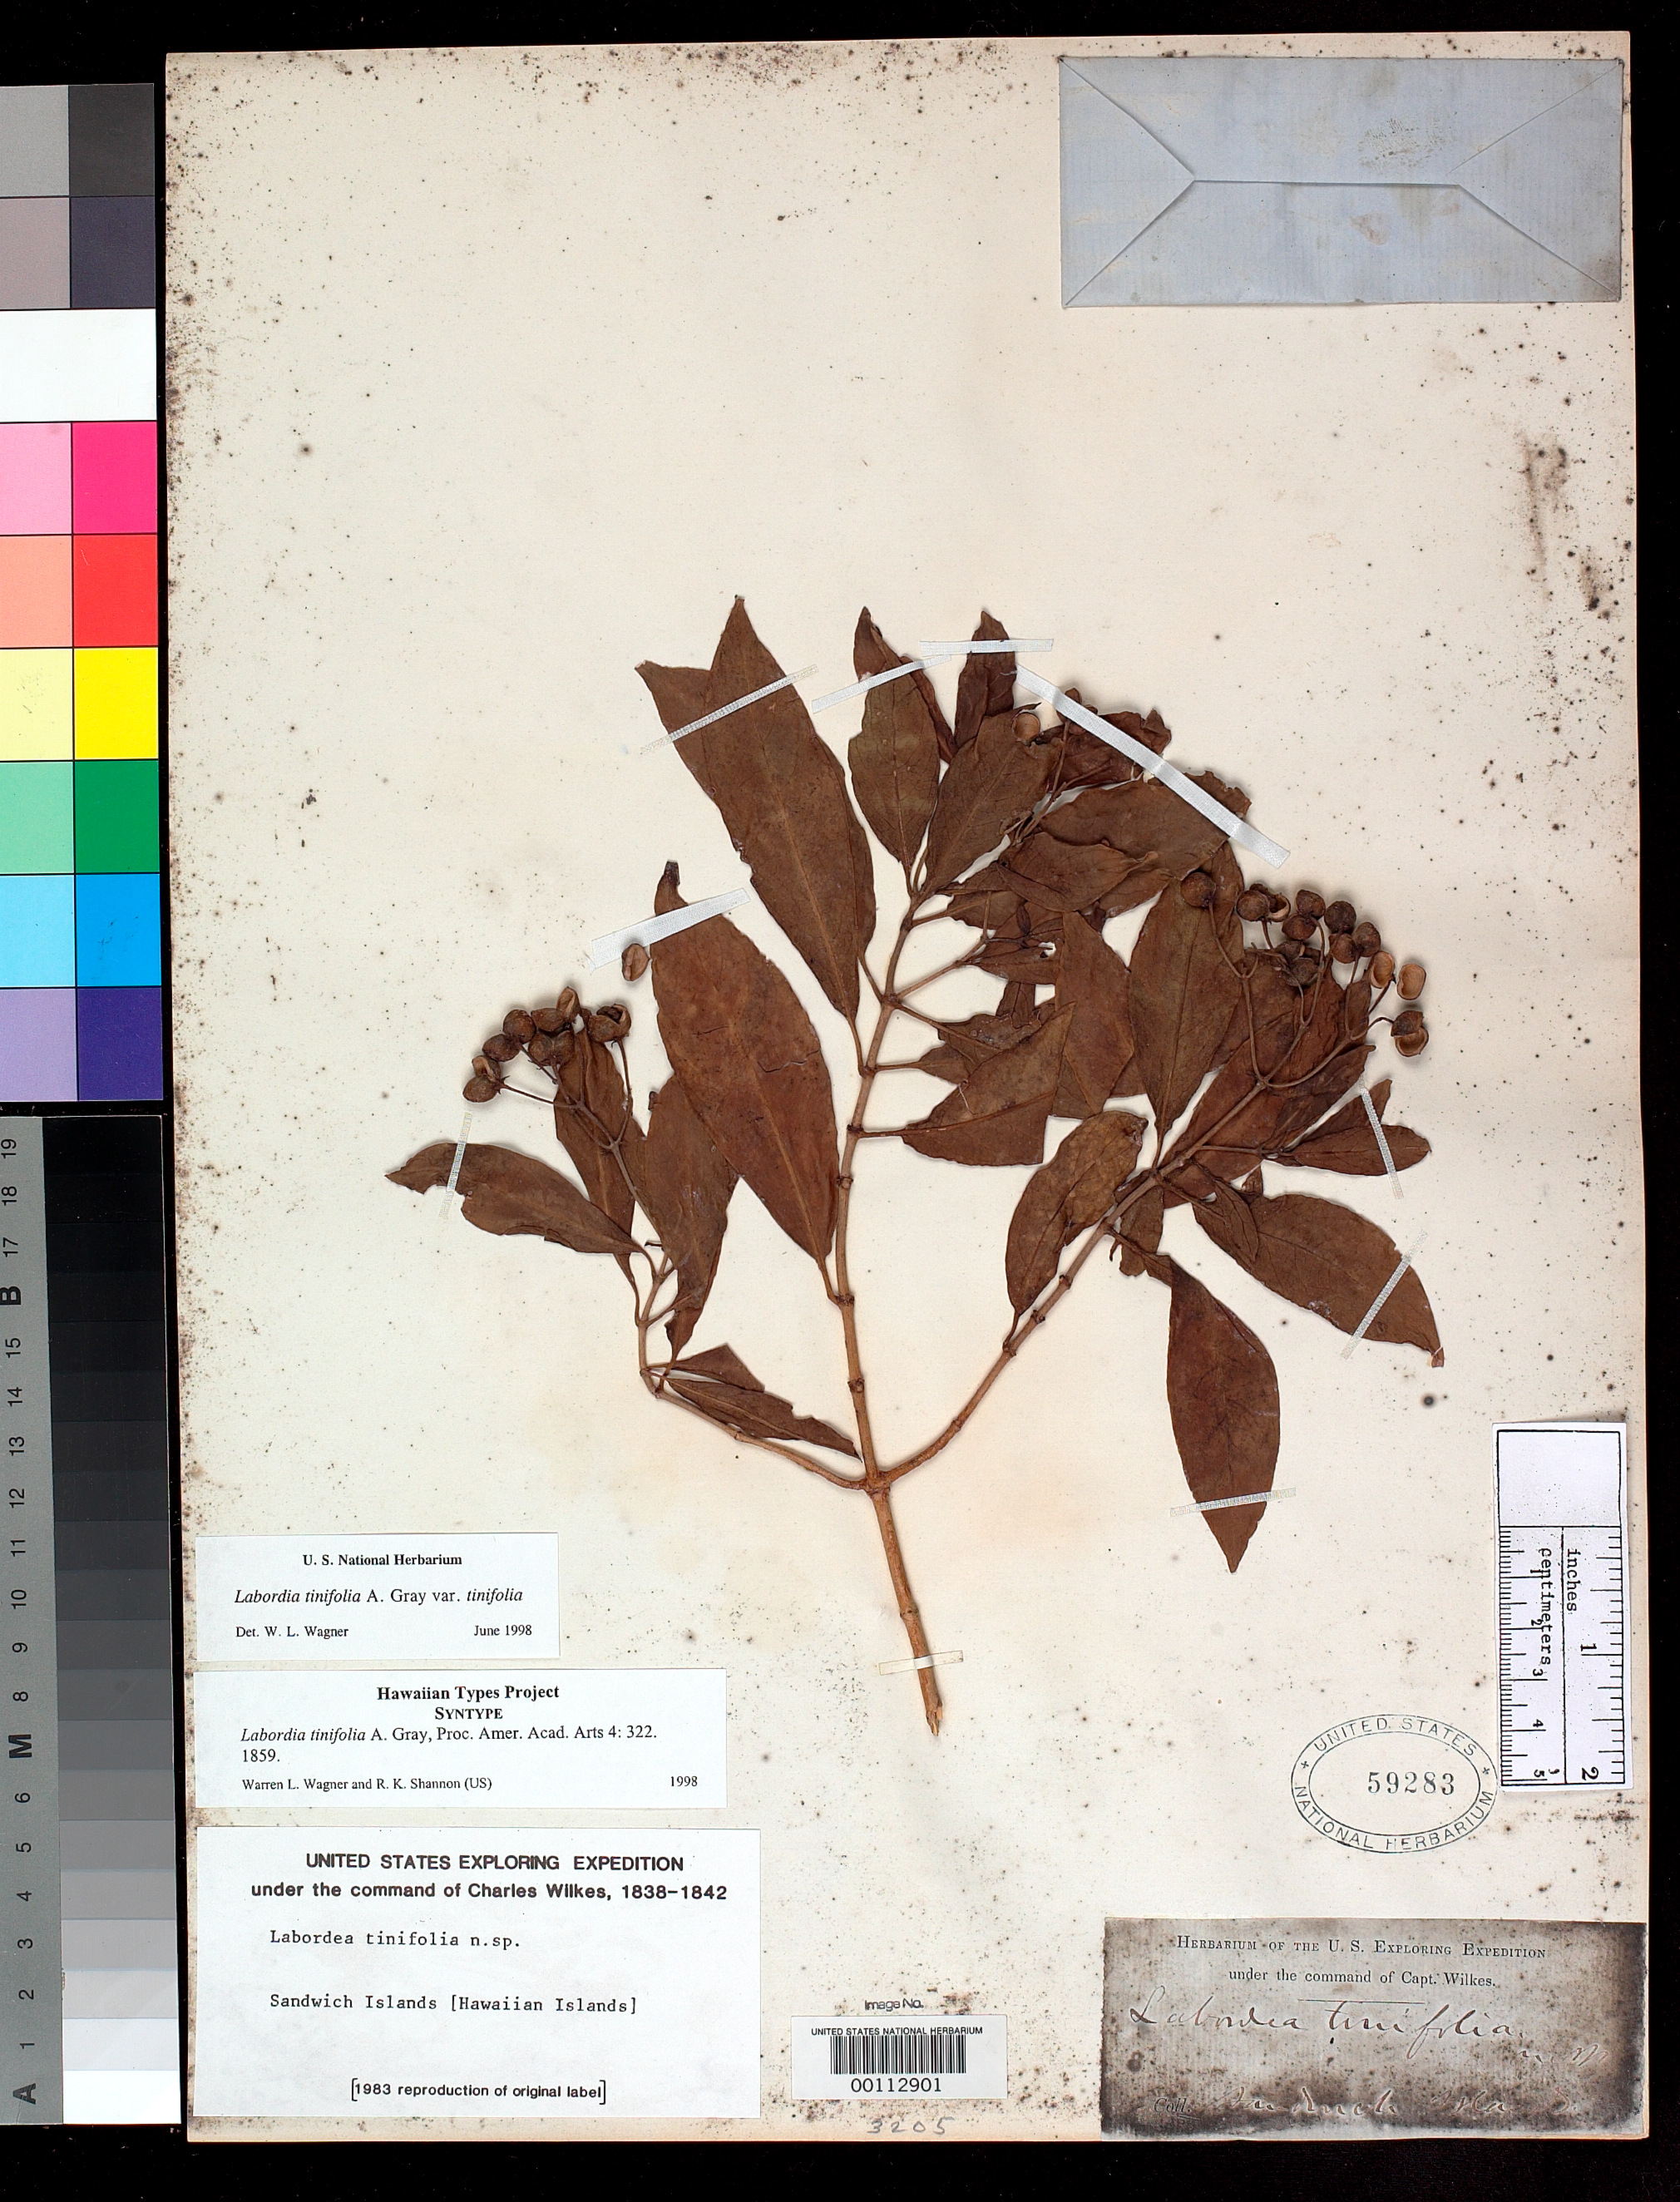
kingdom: Plantae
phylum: Tracheophyta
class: Magnoliopsida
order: Gentianales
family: Loganiaceae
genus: Labordia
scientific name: Labordia tinifolia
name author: A. Gray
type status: Syntype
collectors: Wilkes Explor. Exped.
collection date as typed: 1838 to -- --- 1842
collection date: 1838/1842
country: United States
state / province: Hawaii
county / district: Hawaii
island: Hawaii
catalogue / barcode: US 59283